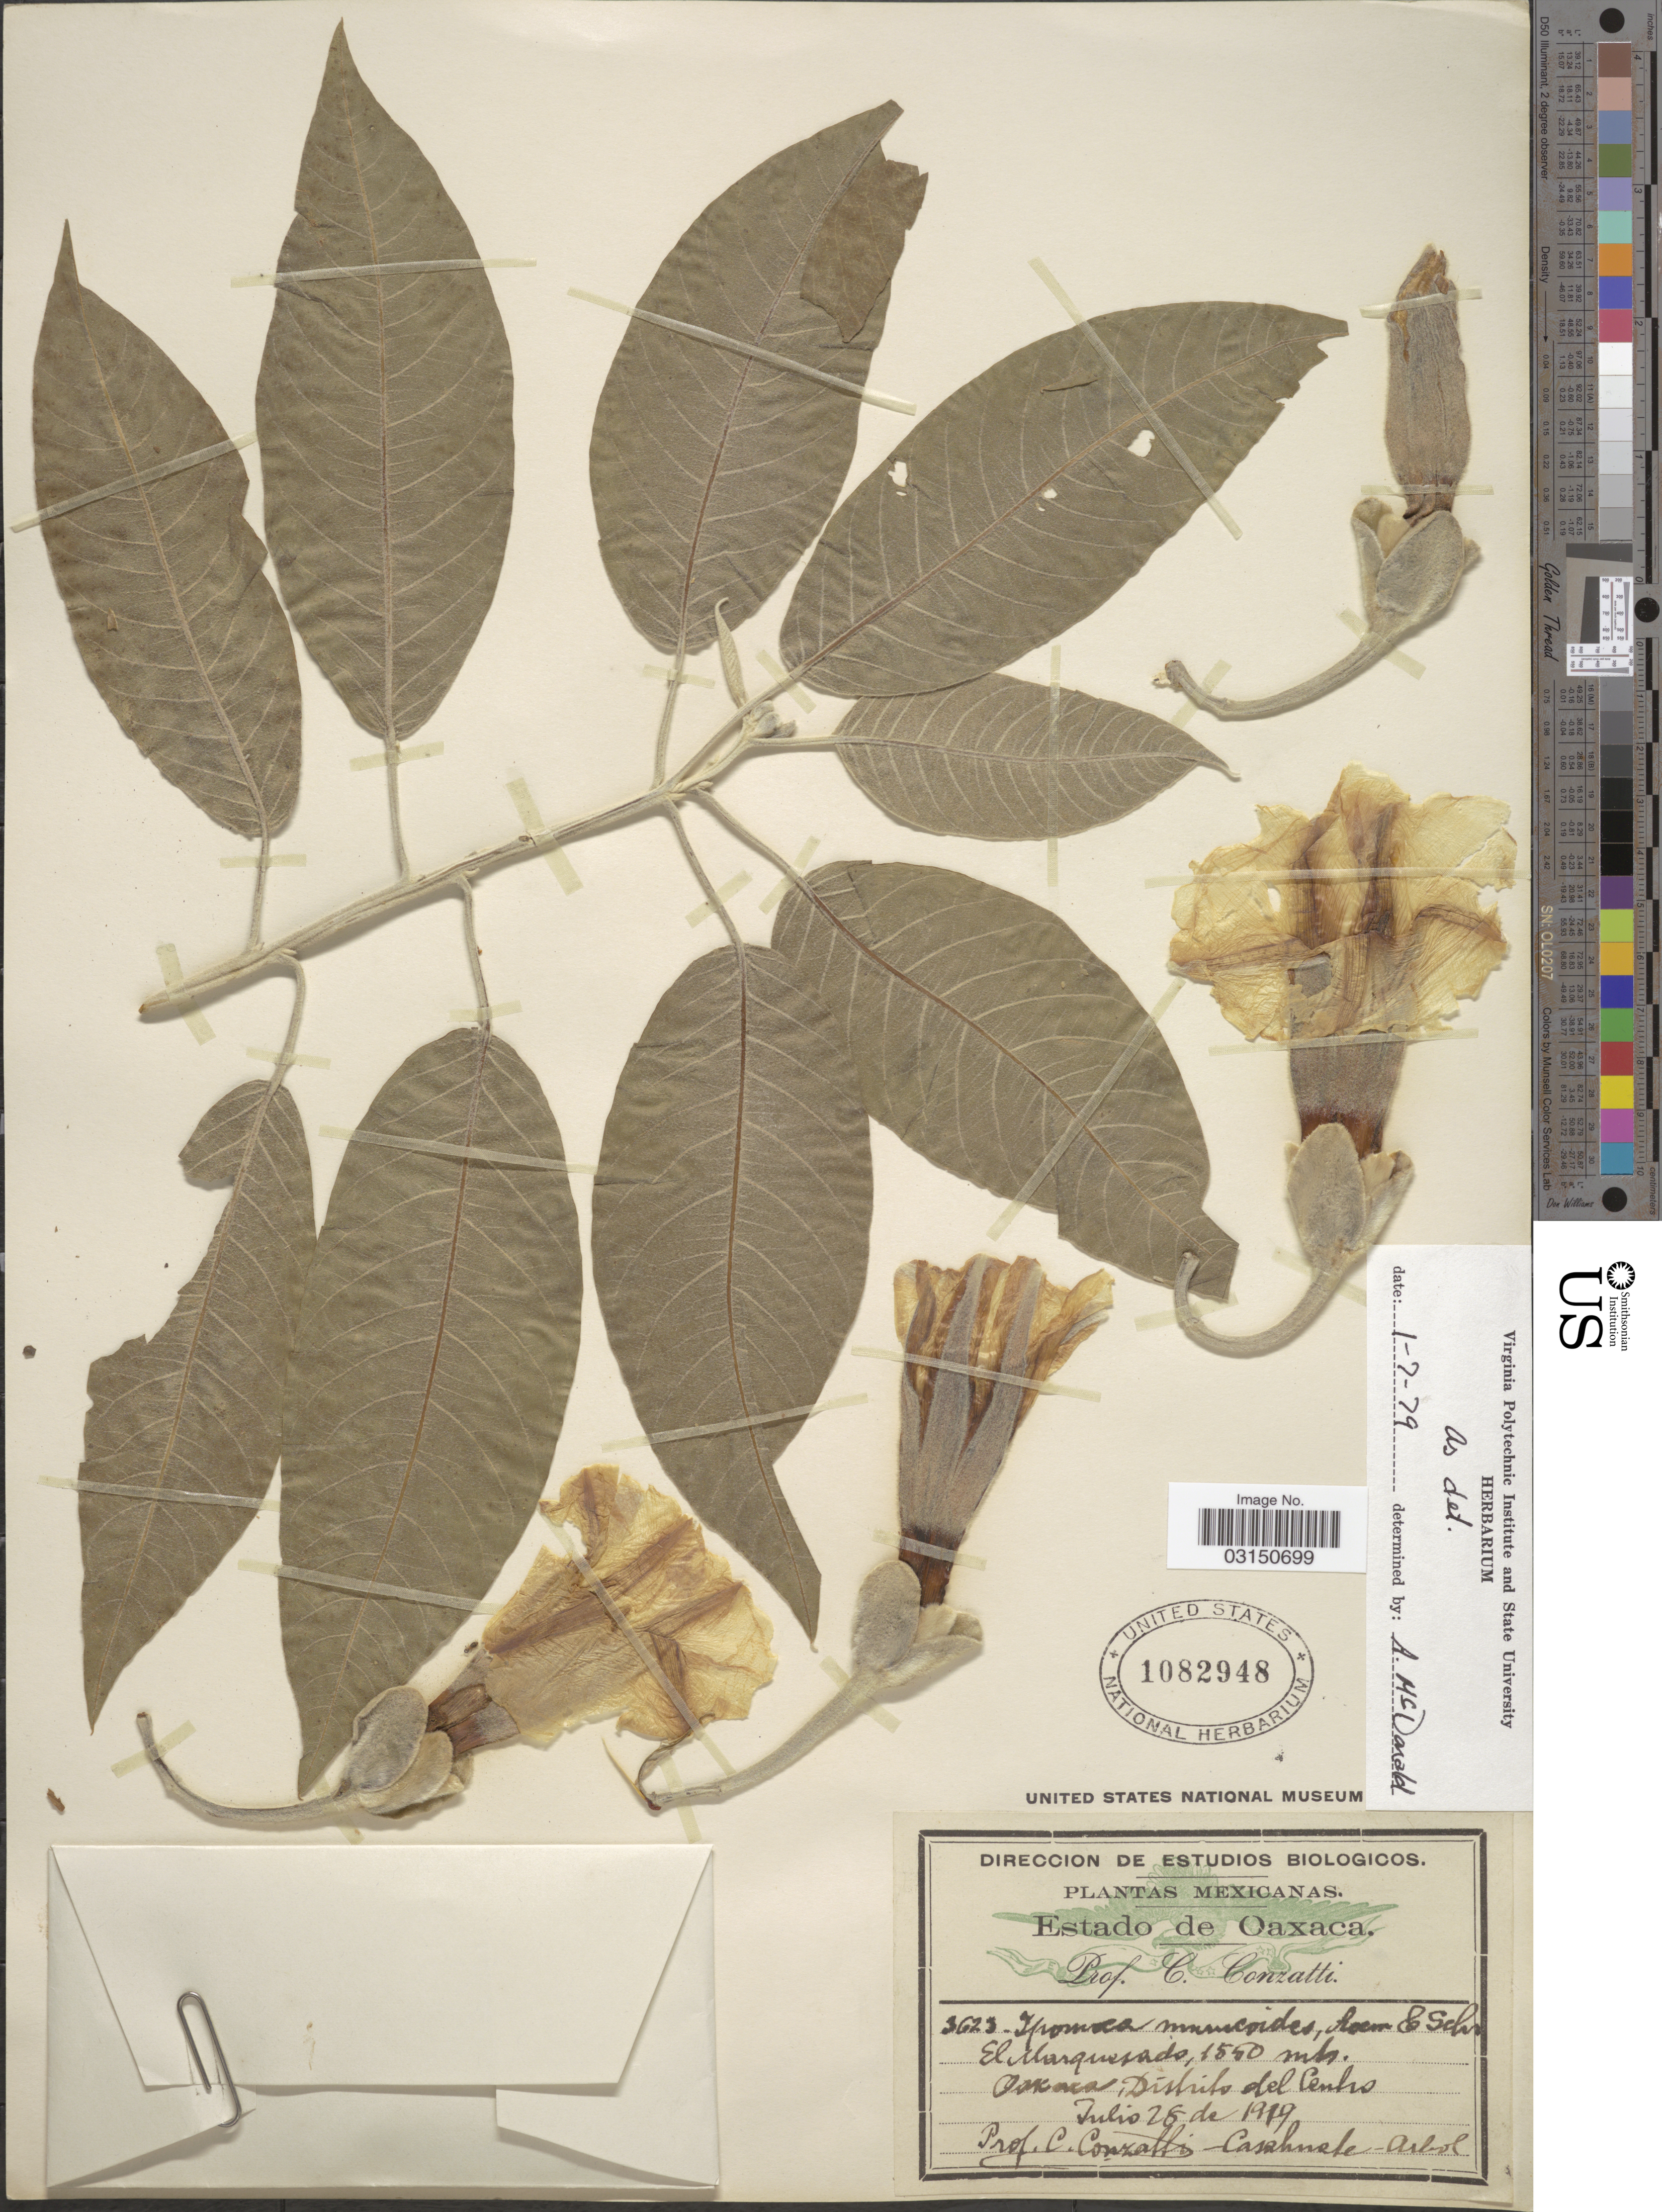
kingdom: Plantae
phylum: Tracheophyta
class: Magnoliopsida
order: Solanales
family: Convolvulaceae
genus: Ipomoea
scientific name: Ipomoea murucoides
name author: Roem. & Schult.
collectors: C. Conzatti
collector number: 3623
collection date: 1919-07-28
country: Mexico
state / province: Oaxaca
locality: El Marquesado. Distrito del Centro.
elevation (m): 1850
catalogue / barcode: US 1082948